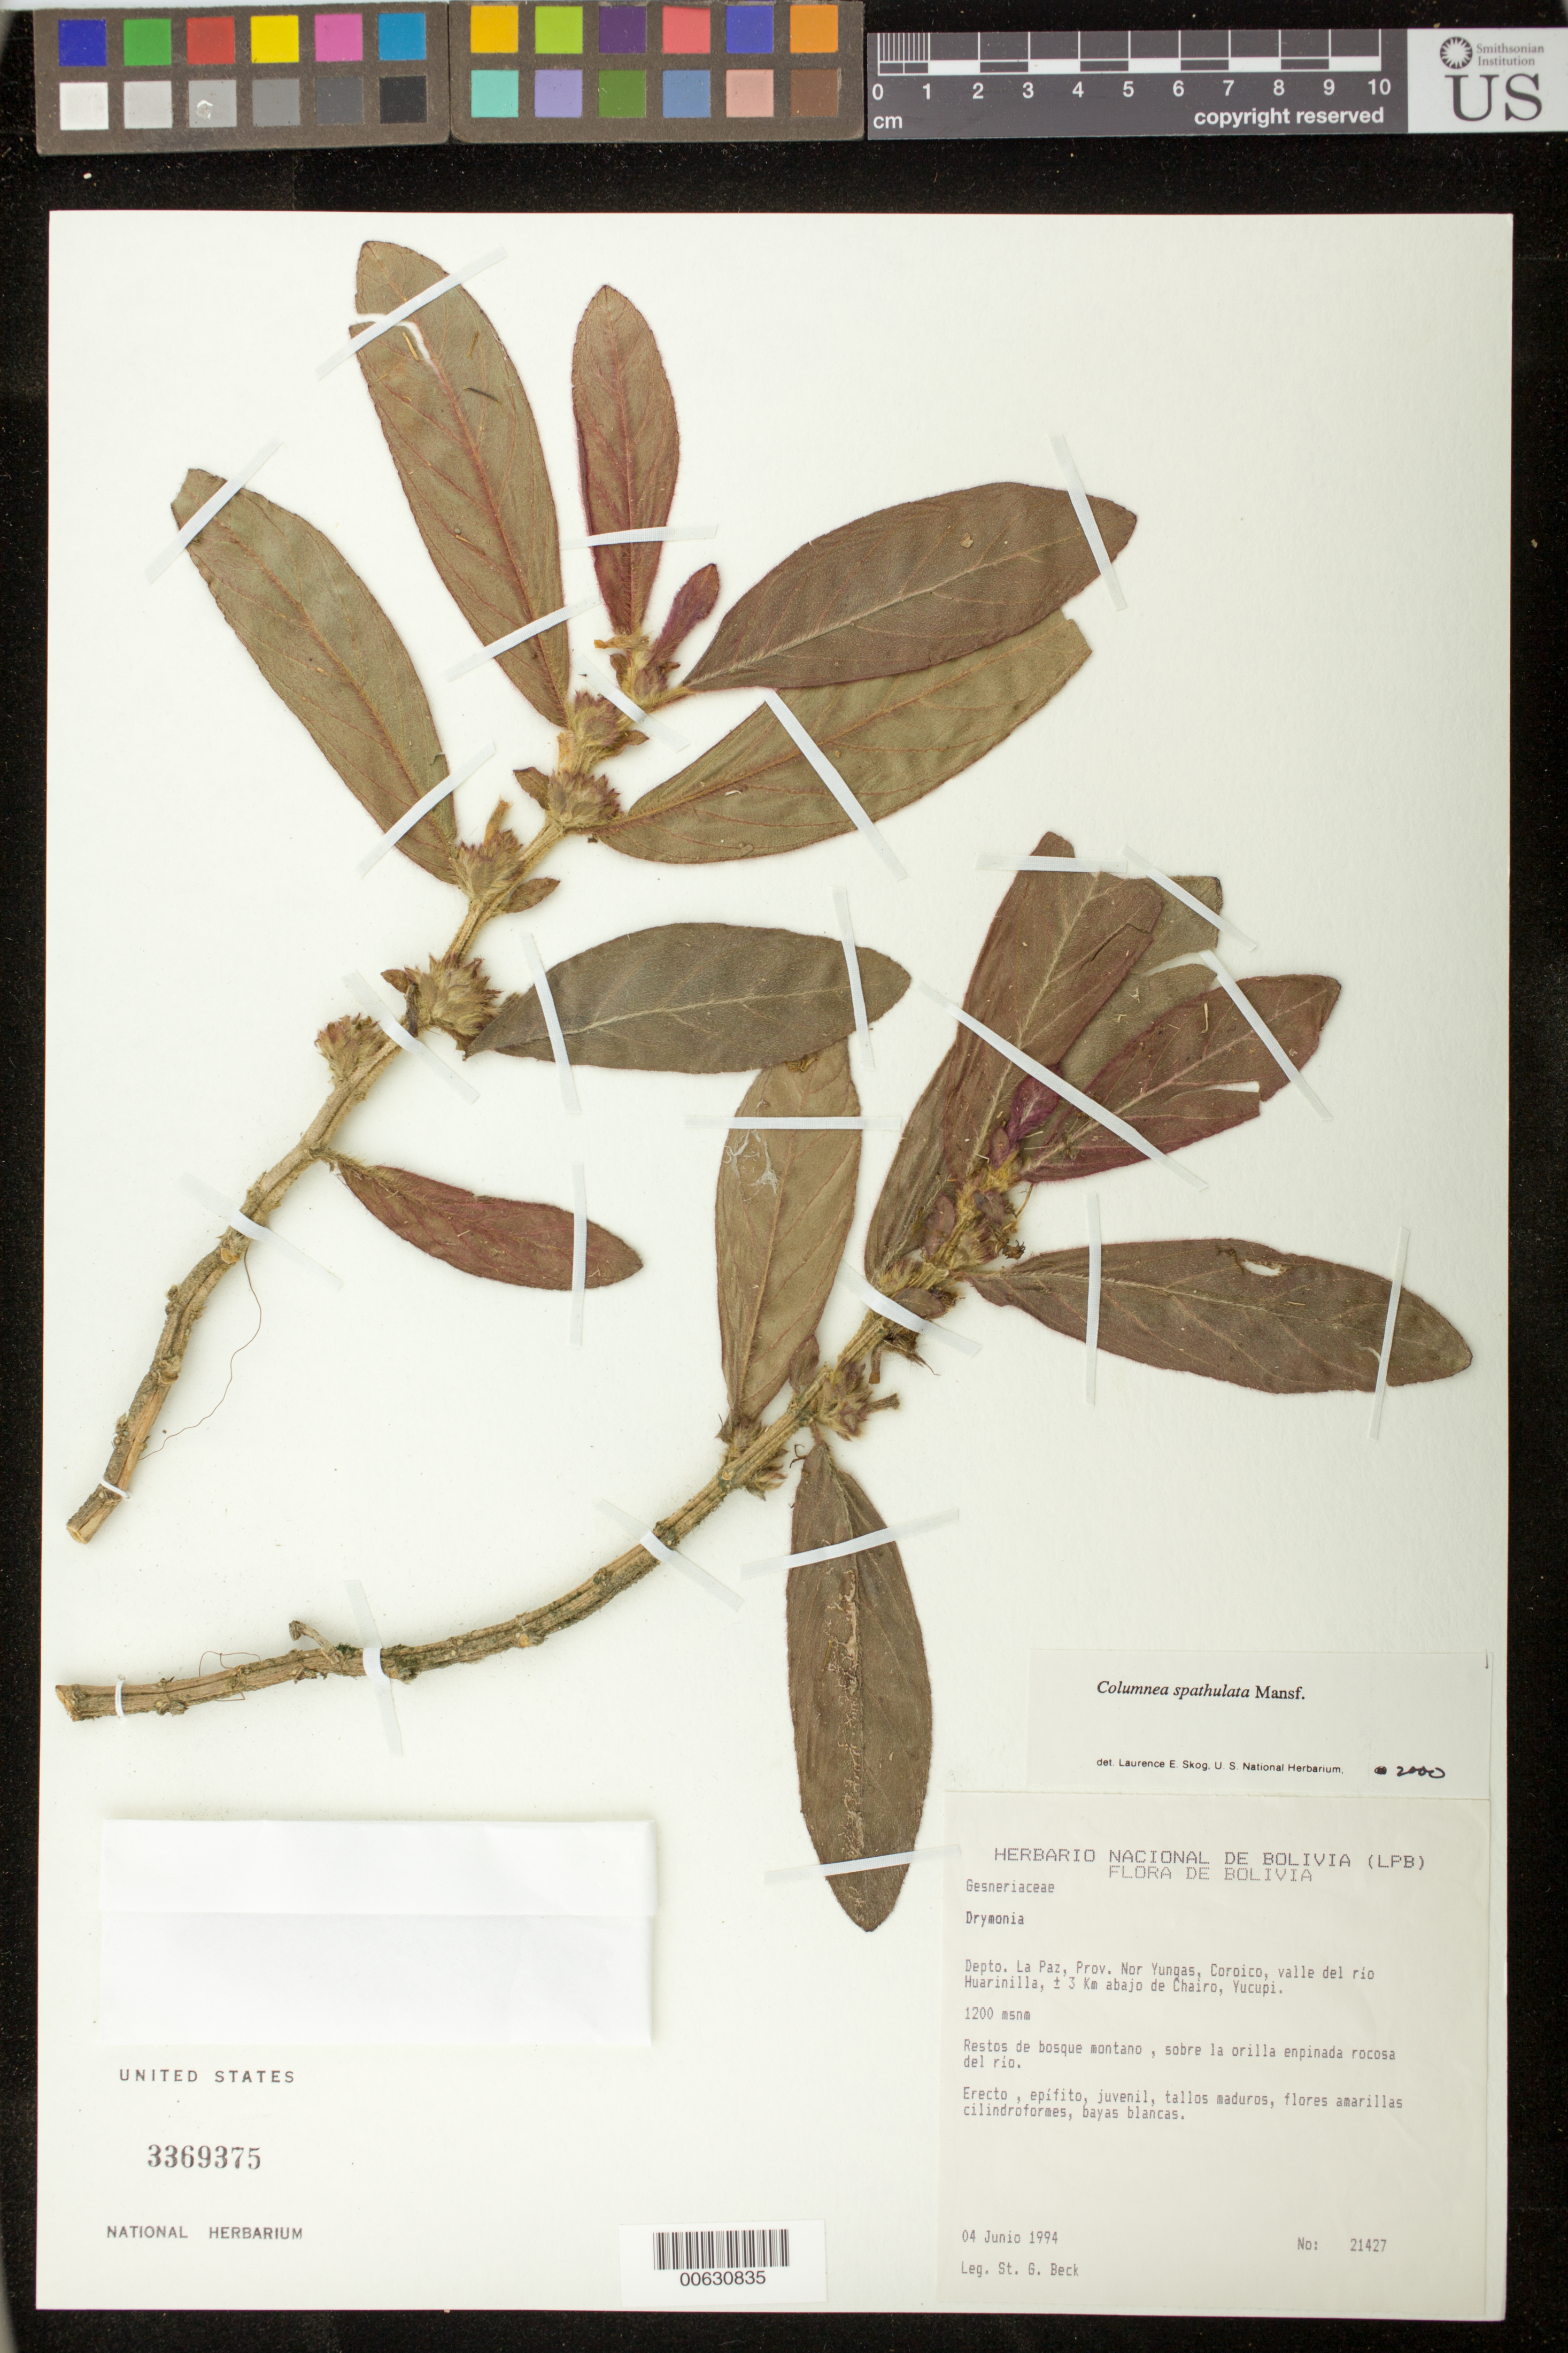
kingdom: Plantae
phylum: Tracheophyta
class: Magnoliopsida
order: Lamiales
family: Gesneriaceae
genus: Columnea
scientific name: Columnea spathulata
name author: Mansf.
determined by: Skog, Laurence E.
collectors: S. G. Beck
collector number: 21427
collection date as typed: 04 Jun 1994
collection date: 1994-06-04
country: Bolivia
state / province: La Paz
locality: Prov. Nor Yungas, Coroico, valle del río Huaranilla, ±3 km abajo de Chairo, Yucupi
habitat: Restos de bosque montano, sobre la orilla enpinada rocosa del río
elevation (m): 1200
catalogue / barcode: US 3369375